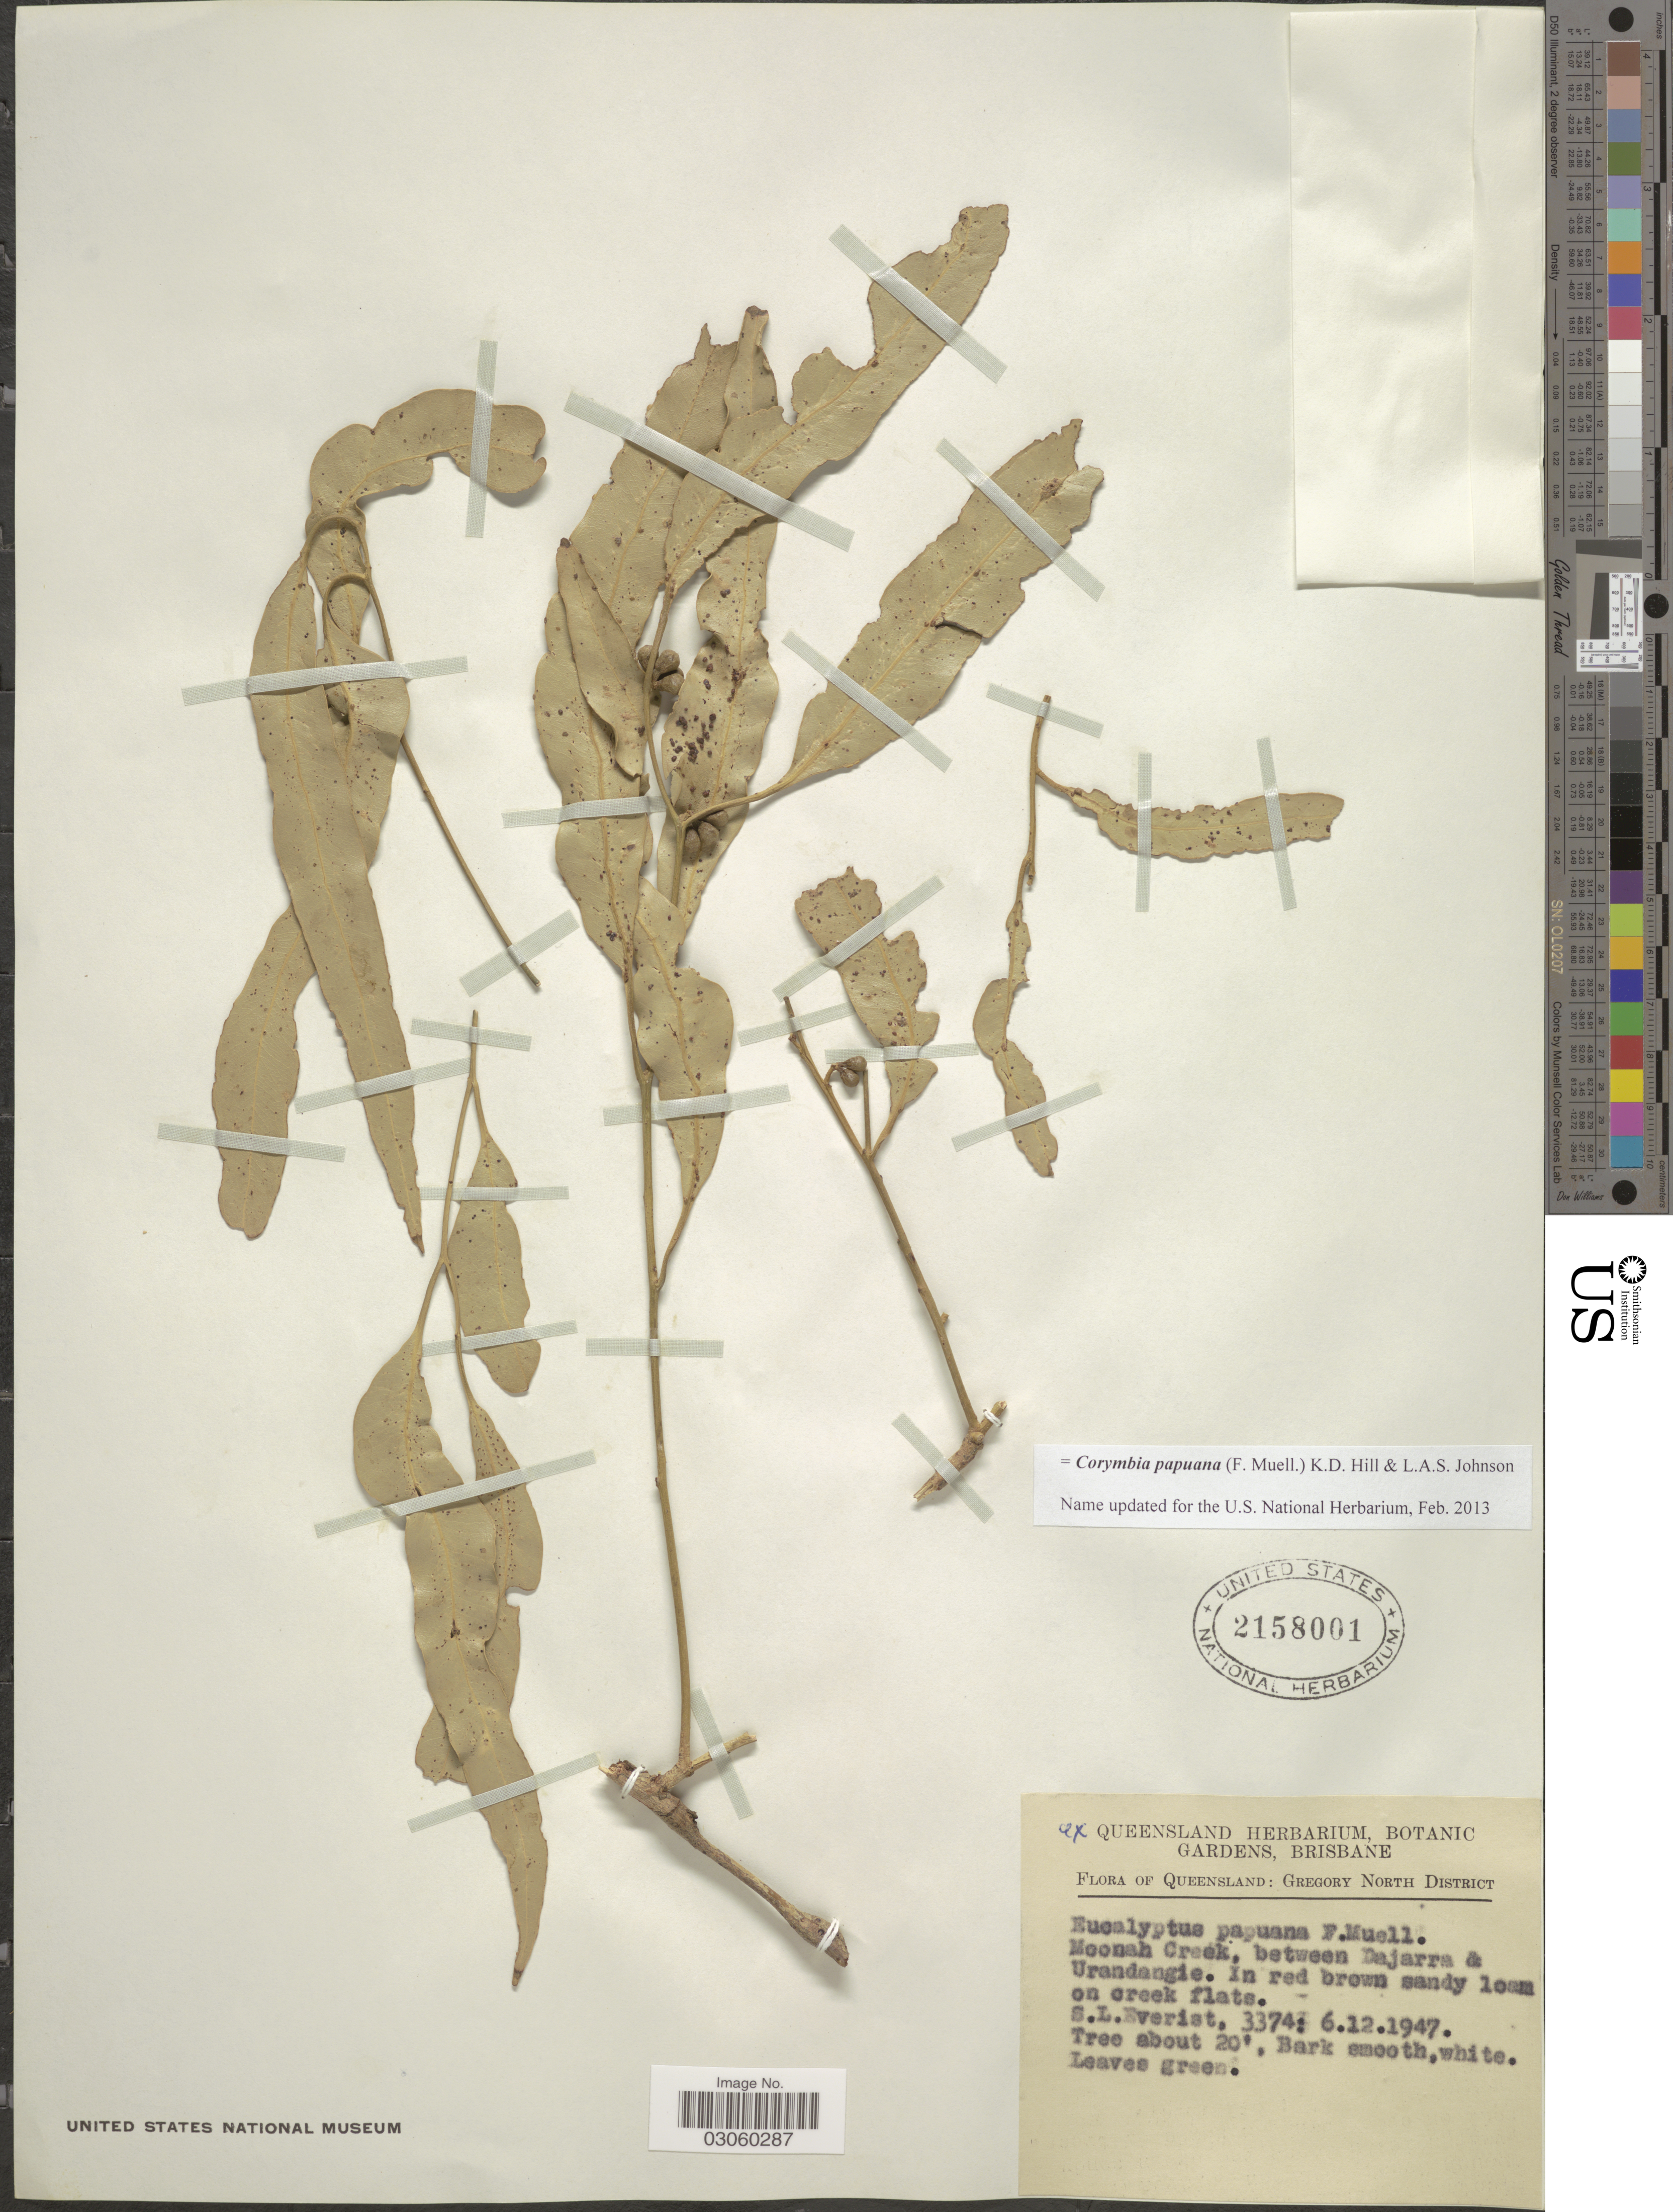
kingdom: Plantae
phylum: Tracheophyta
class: Magnoliopsida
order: Myrtales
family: Myrtaceae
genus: Corymbia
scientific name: Corymbia papuana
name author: (F. Muell.) K.D. Hill & L.A.S. Johnson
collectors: S. Everist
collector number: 3374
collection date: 1947-12-06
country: Australia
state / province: Queensland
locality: Moonah Creek, between Dajarra & Urandangie.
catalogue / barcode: US 2158001